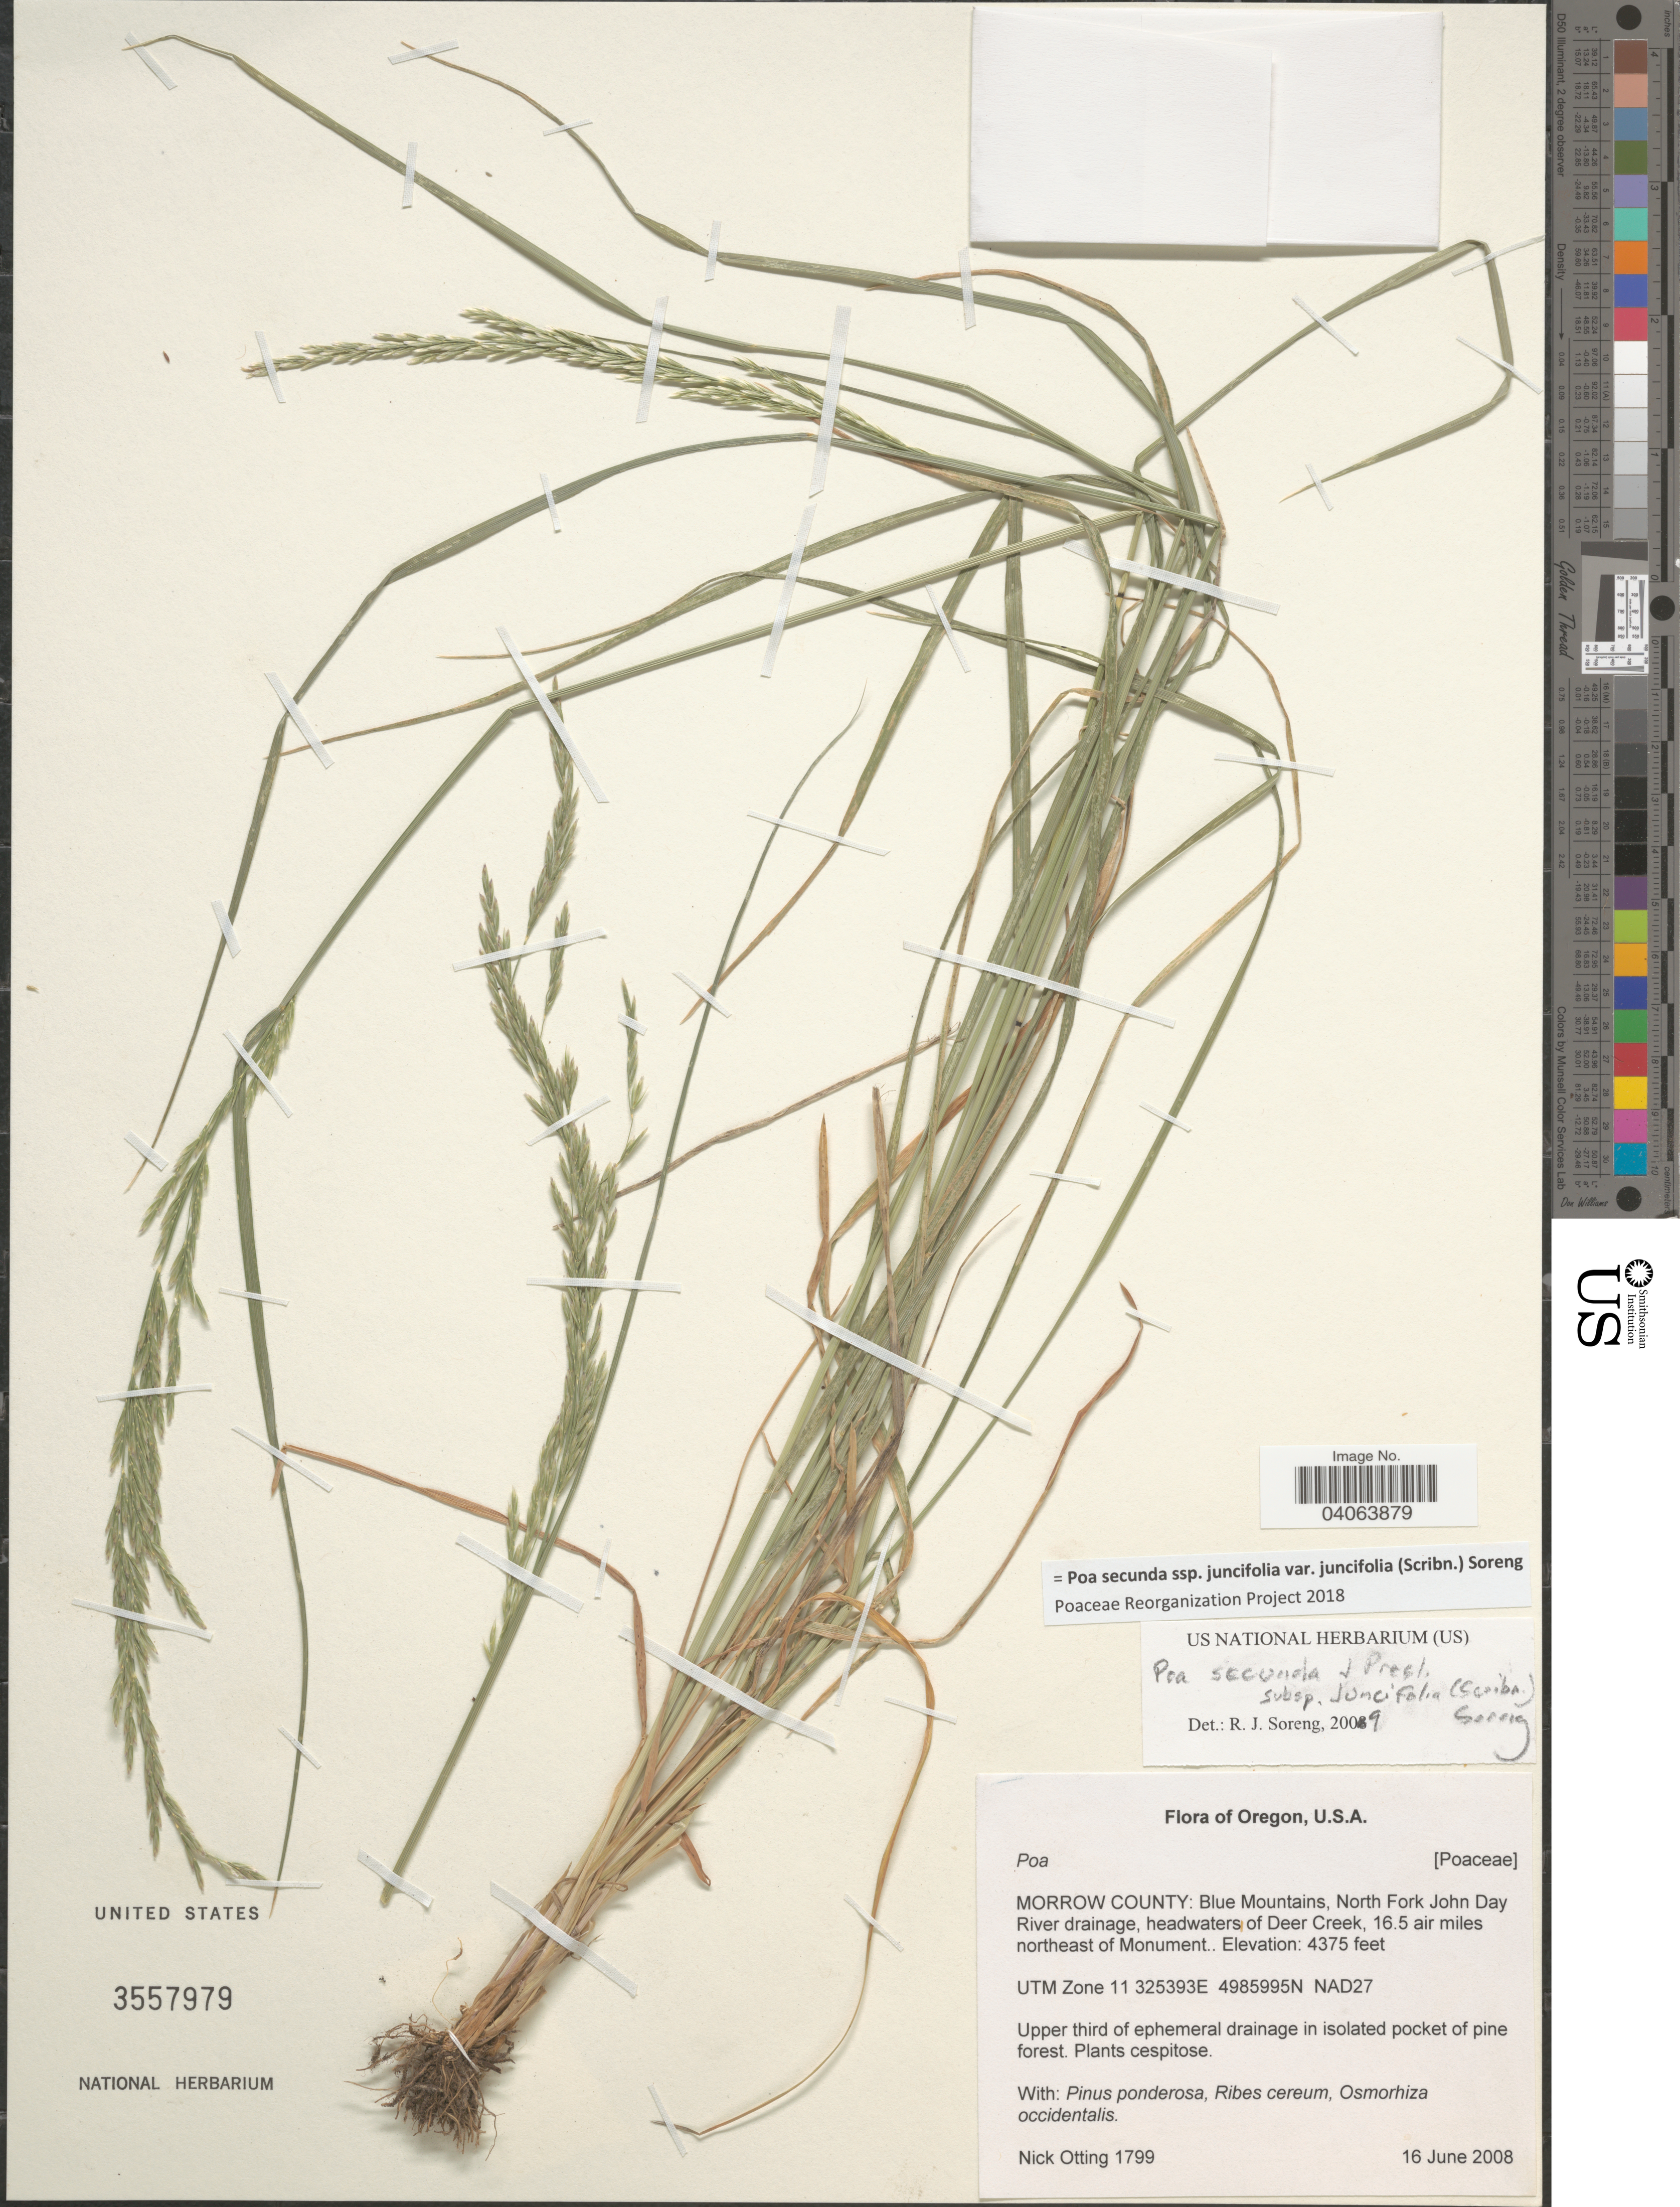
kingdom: Plantae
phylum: Tracheophyta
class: Liliopsida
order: Poales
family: Poaceae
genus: Poa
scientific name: Poa secunda subsp. juncifolia var. juncifolia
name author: (Scribn.) Soreng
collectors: N. Otting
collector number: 1799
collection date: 2008-06-16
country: United States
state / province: Oregon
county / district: Morrow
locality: Morrow County: Blue Mountains, North Fork John Day River drainage, headwaters of Deer Creek, 16.5 air miles northeast of Monument. UTM Zone NAD27.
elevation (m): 1328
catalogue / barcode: US 3557979